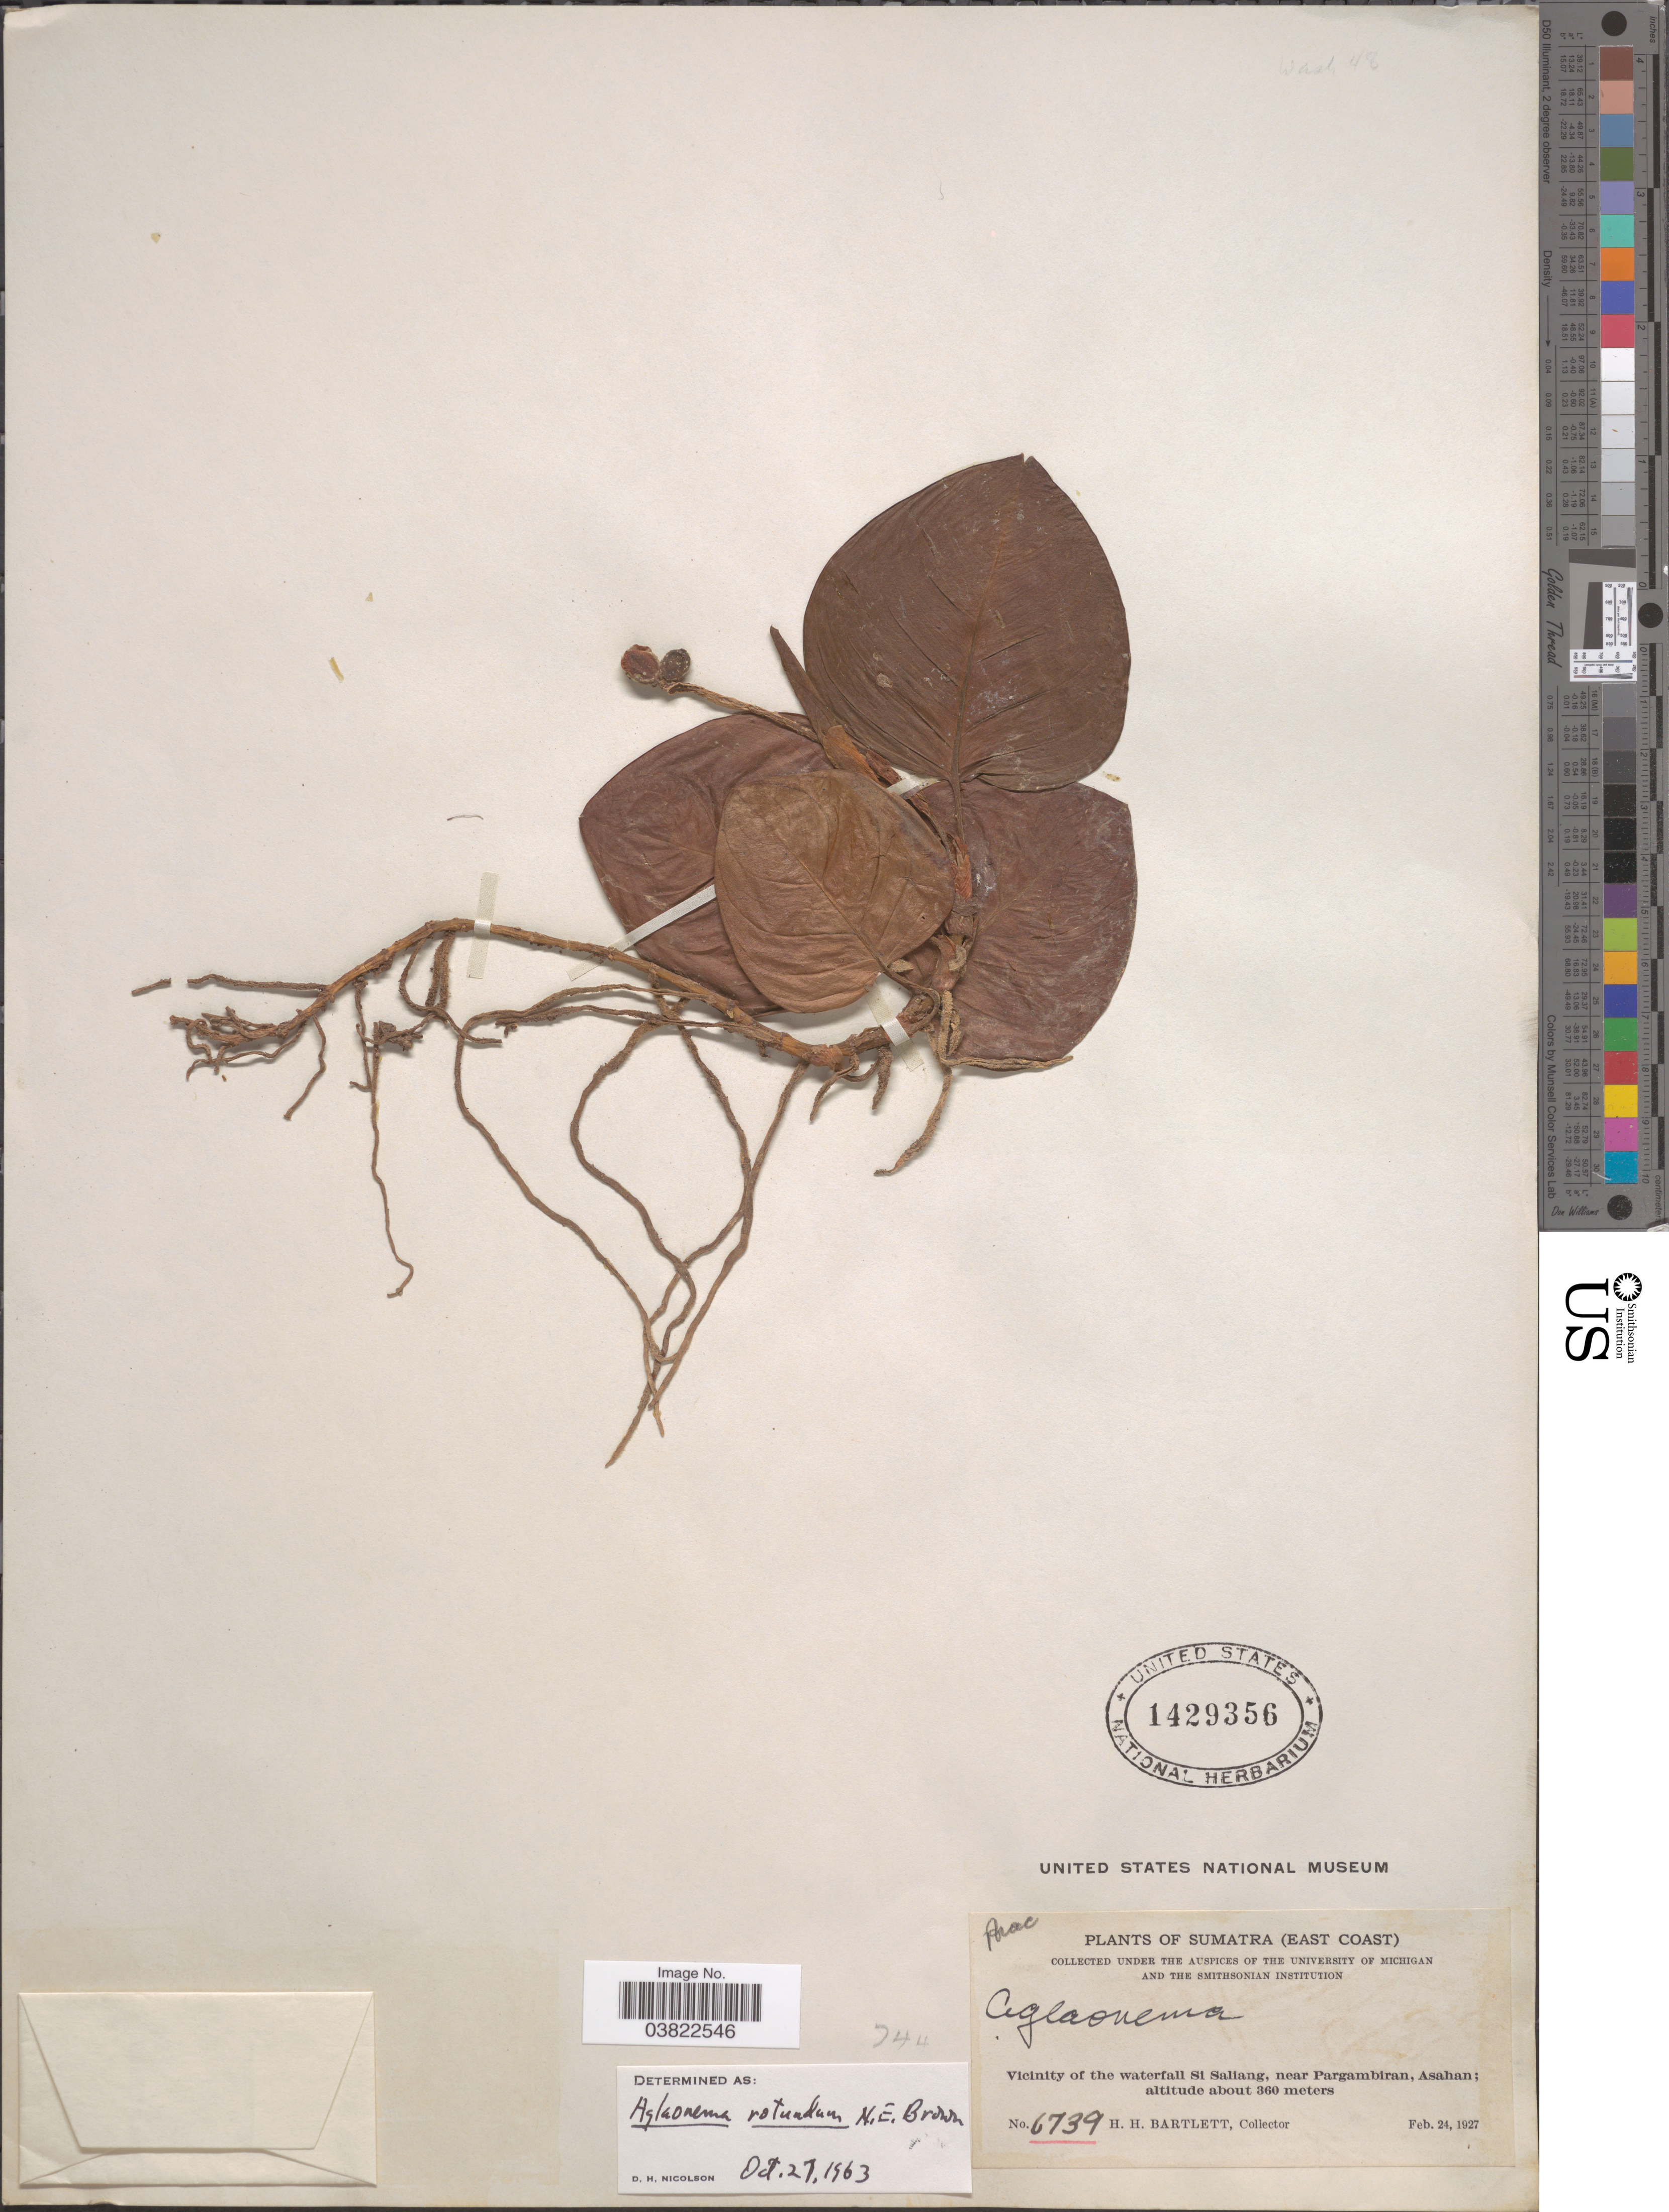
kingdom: Plantae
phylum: Tracheophyta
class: Liliopsida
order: Alismatales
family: Araceae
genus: Aglaonema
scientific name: Aglaonema rotundum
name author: N.E. Br.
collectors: H. H. Bartlett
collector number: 6739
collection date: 1927-02-24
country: Indonesia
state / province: Sumatra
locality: Sumatra (East Coast). Vicinity of the waterfall Si Saliang, near Pargambiran, Asahan.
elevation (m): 360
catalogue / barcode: US 1429356